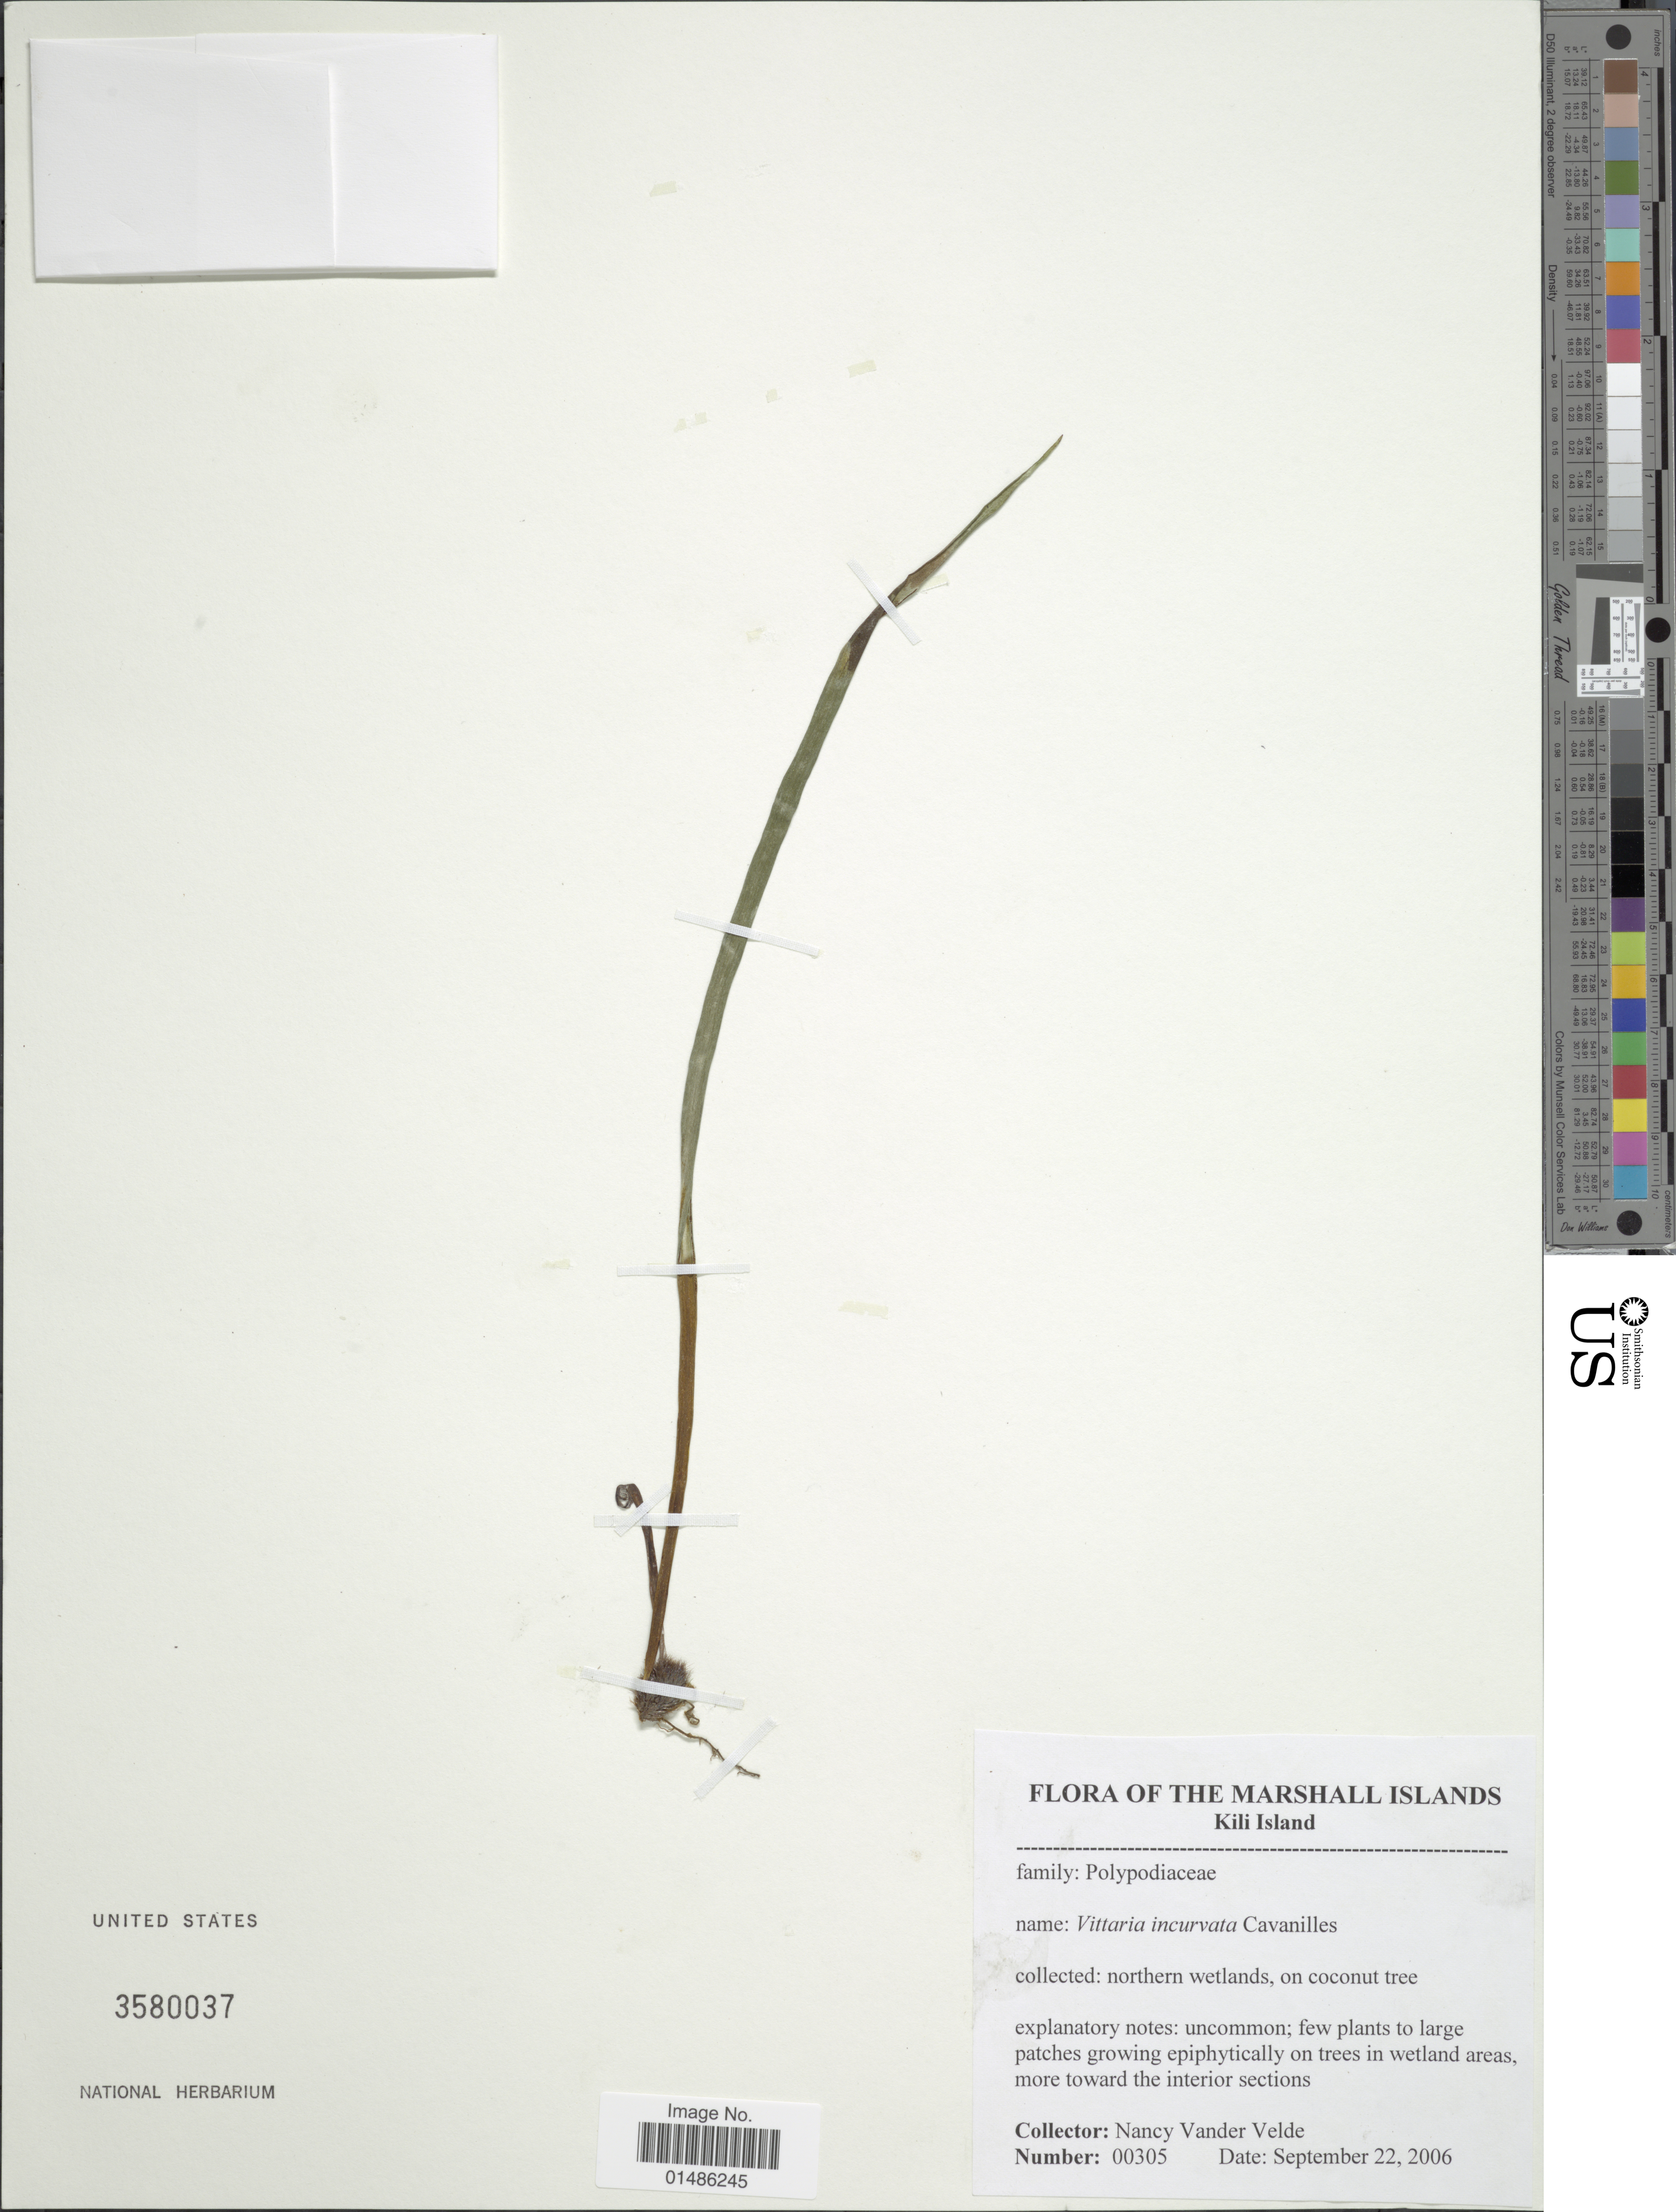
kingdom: Plantae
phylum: Tracheophyta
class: Polypodiopsida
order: Polypodiales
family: Pteridaceae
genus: Haplopteris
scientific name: Haplopteris ensiformis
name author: (Sw.) E.H. Crane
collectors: N. Vander Velde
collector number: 00305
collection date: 2006-09-22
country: Marshall Islands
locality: Kili Island. Northern wetlands.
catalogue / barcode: US 3580037